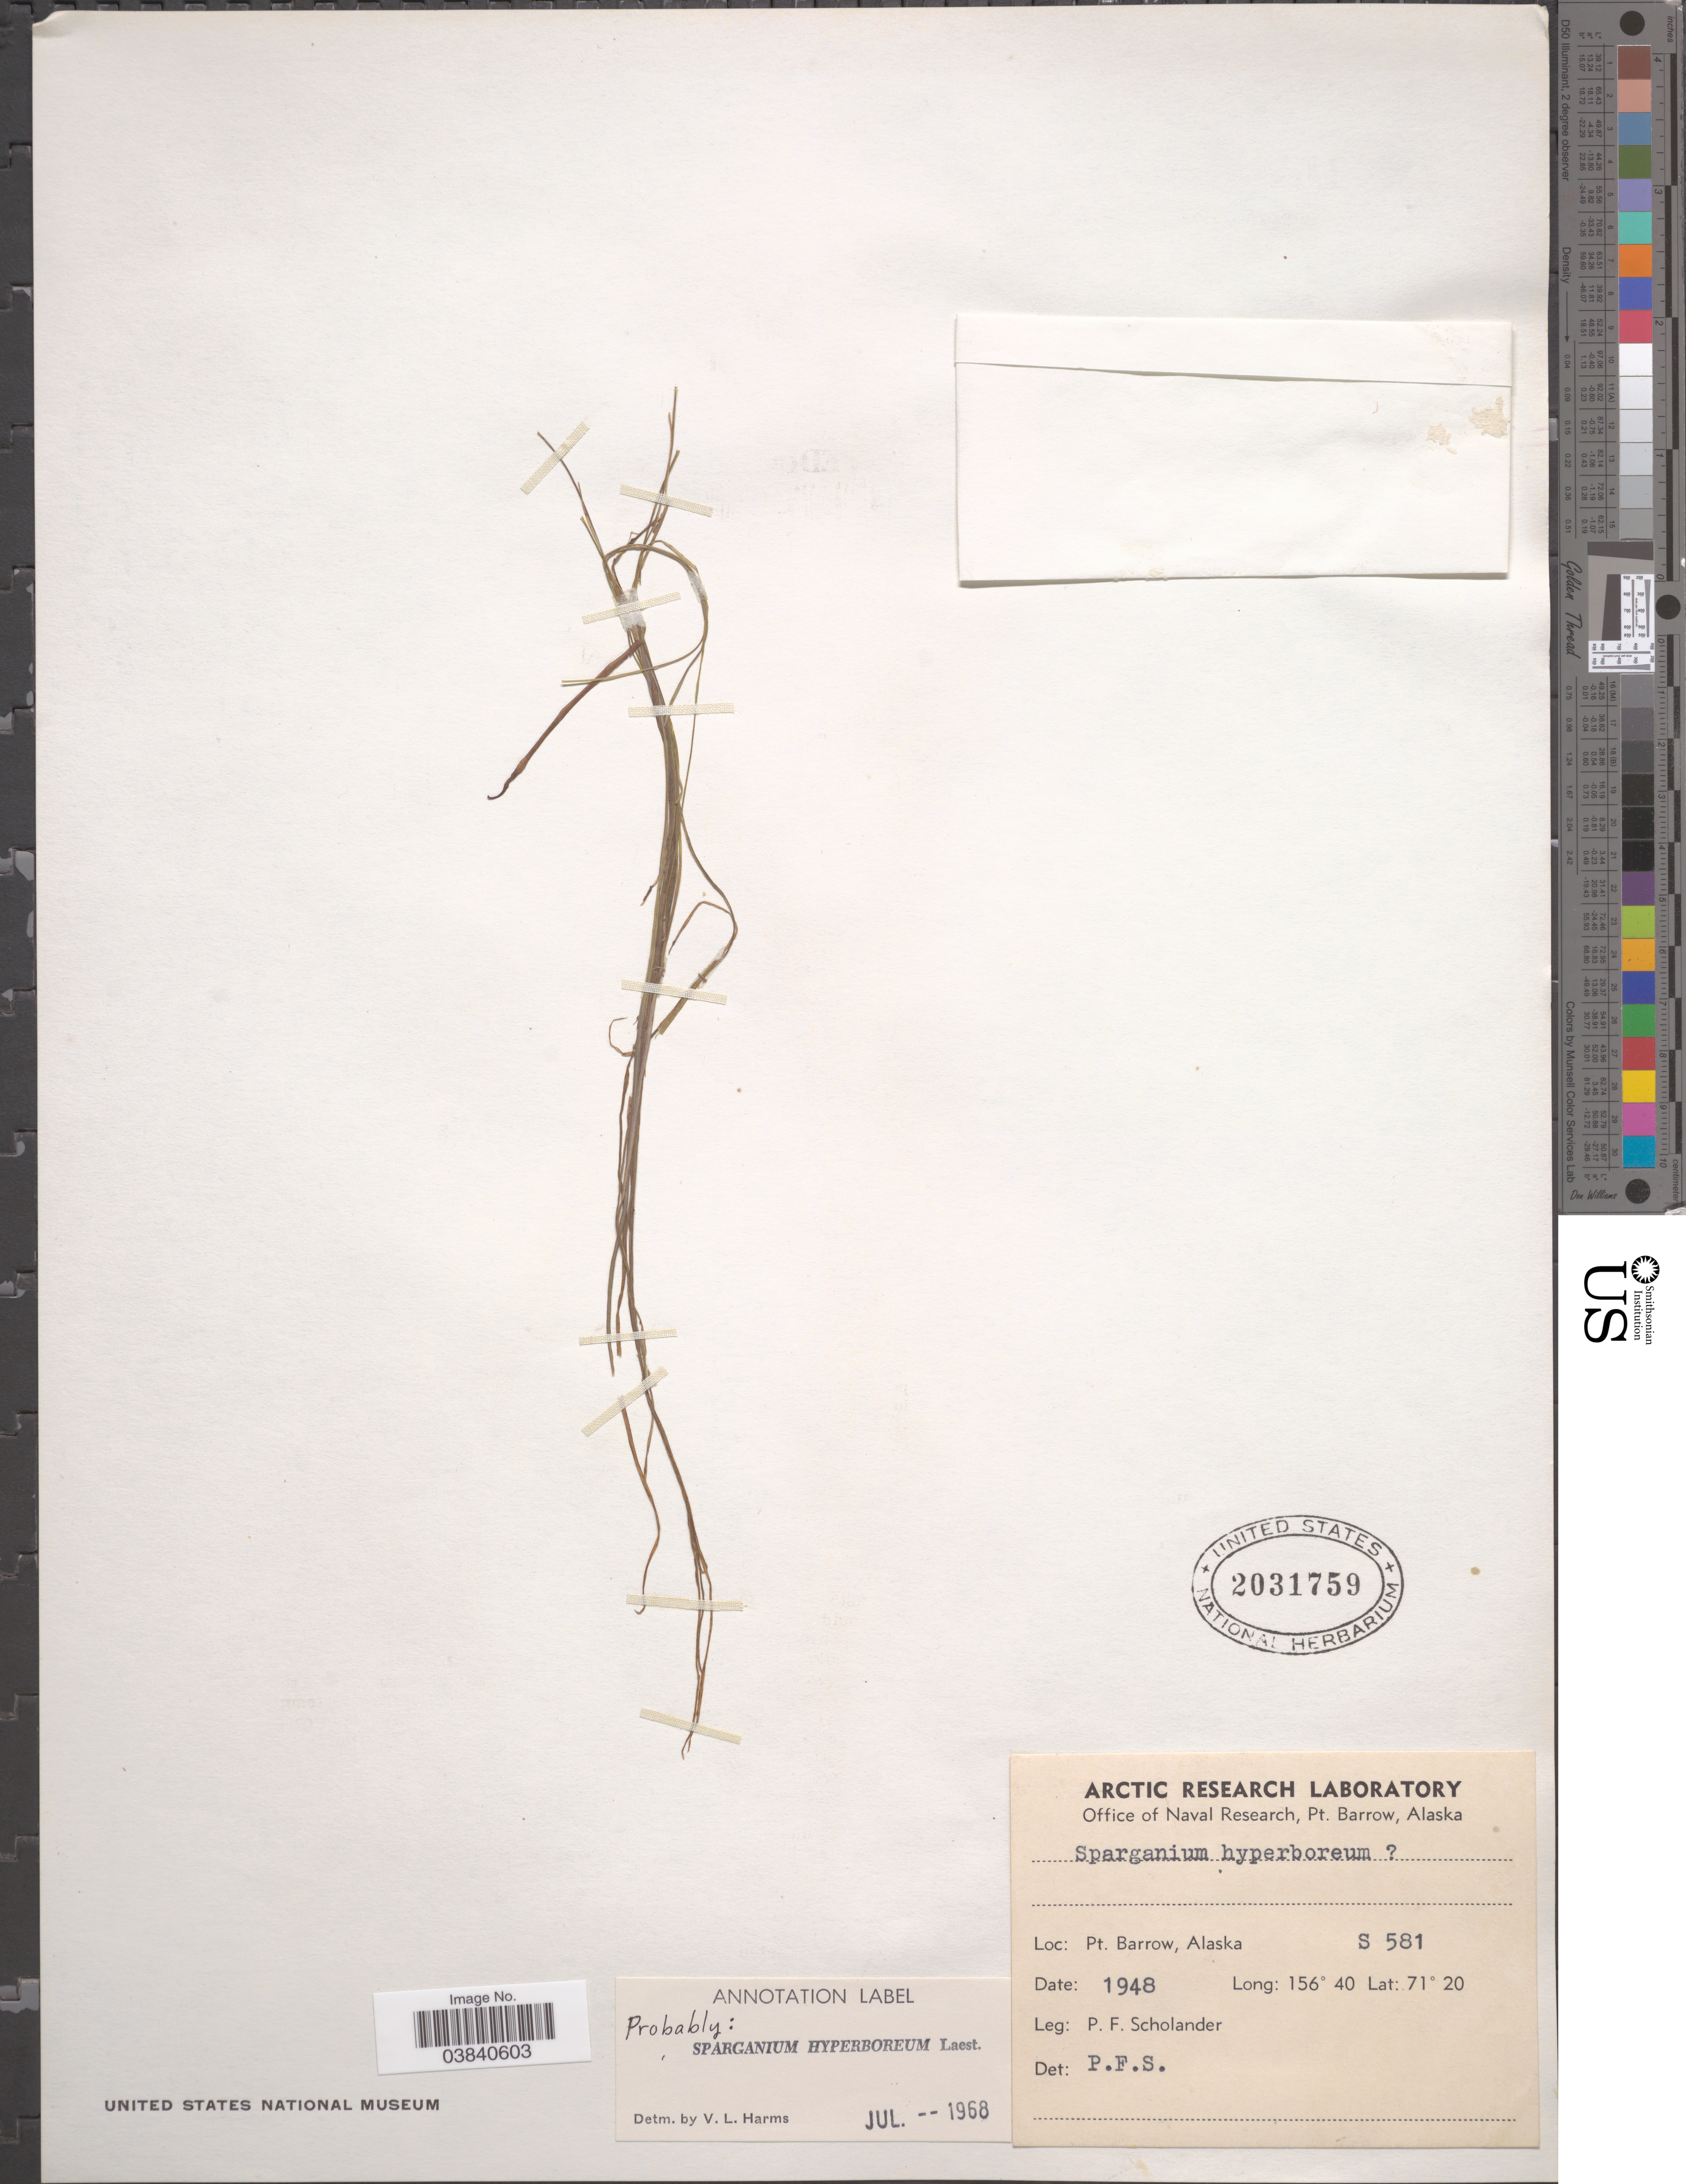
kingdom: Plantae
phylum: Tracheophyta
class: Liliopsida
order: Poales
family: Typhaceae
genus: Sparganium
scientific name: Sparganium hyperboreum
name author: Beurl. ex Laest.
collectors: P. Scholander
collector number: S 581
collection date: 1948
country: United States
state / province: Alaska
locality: Pt. Barrow.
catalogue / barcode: US 2031759